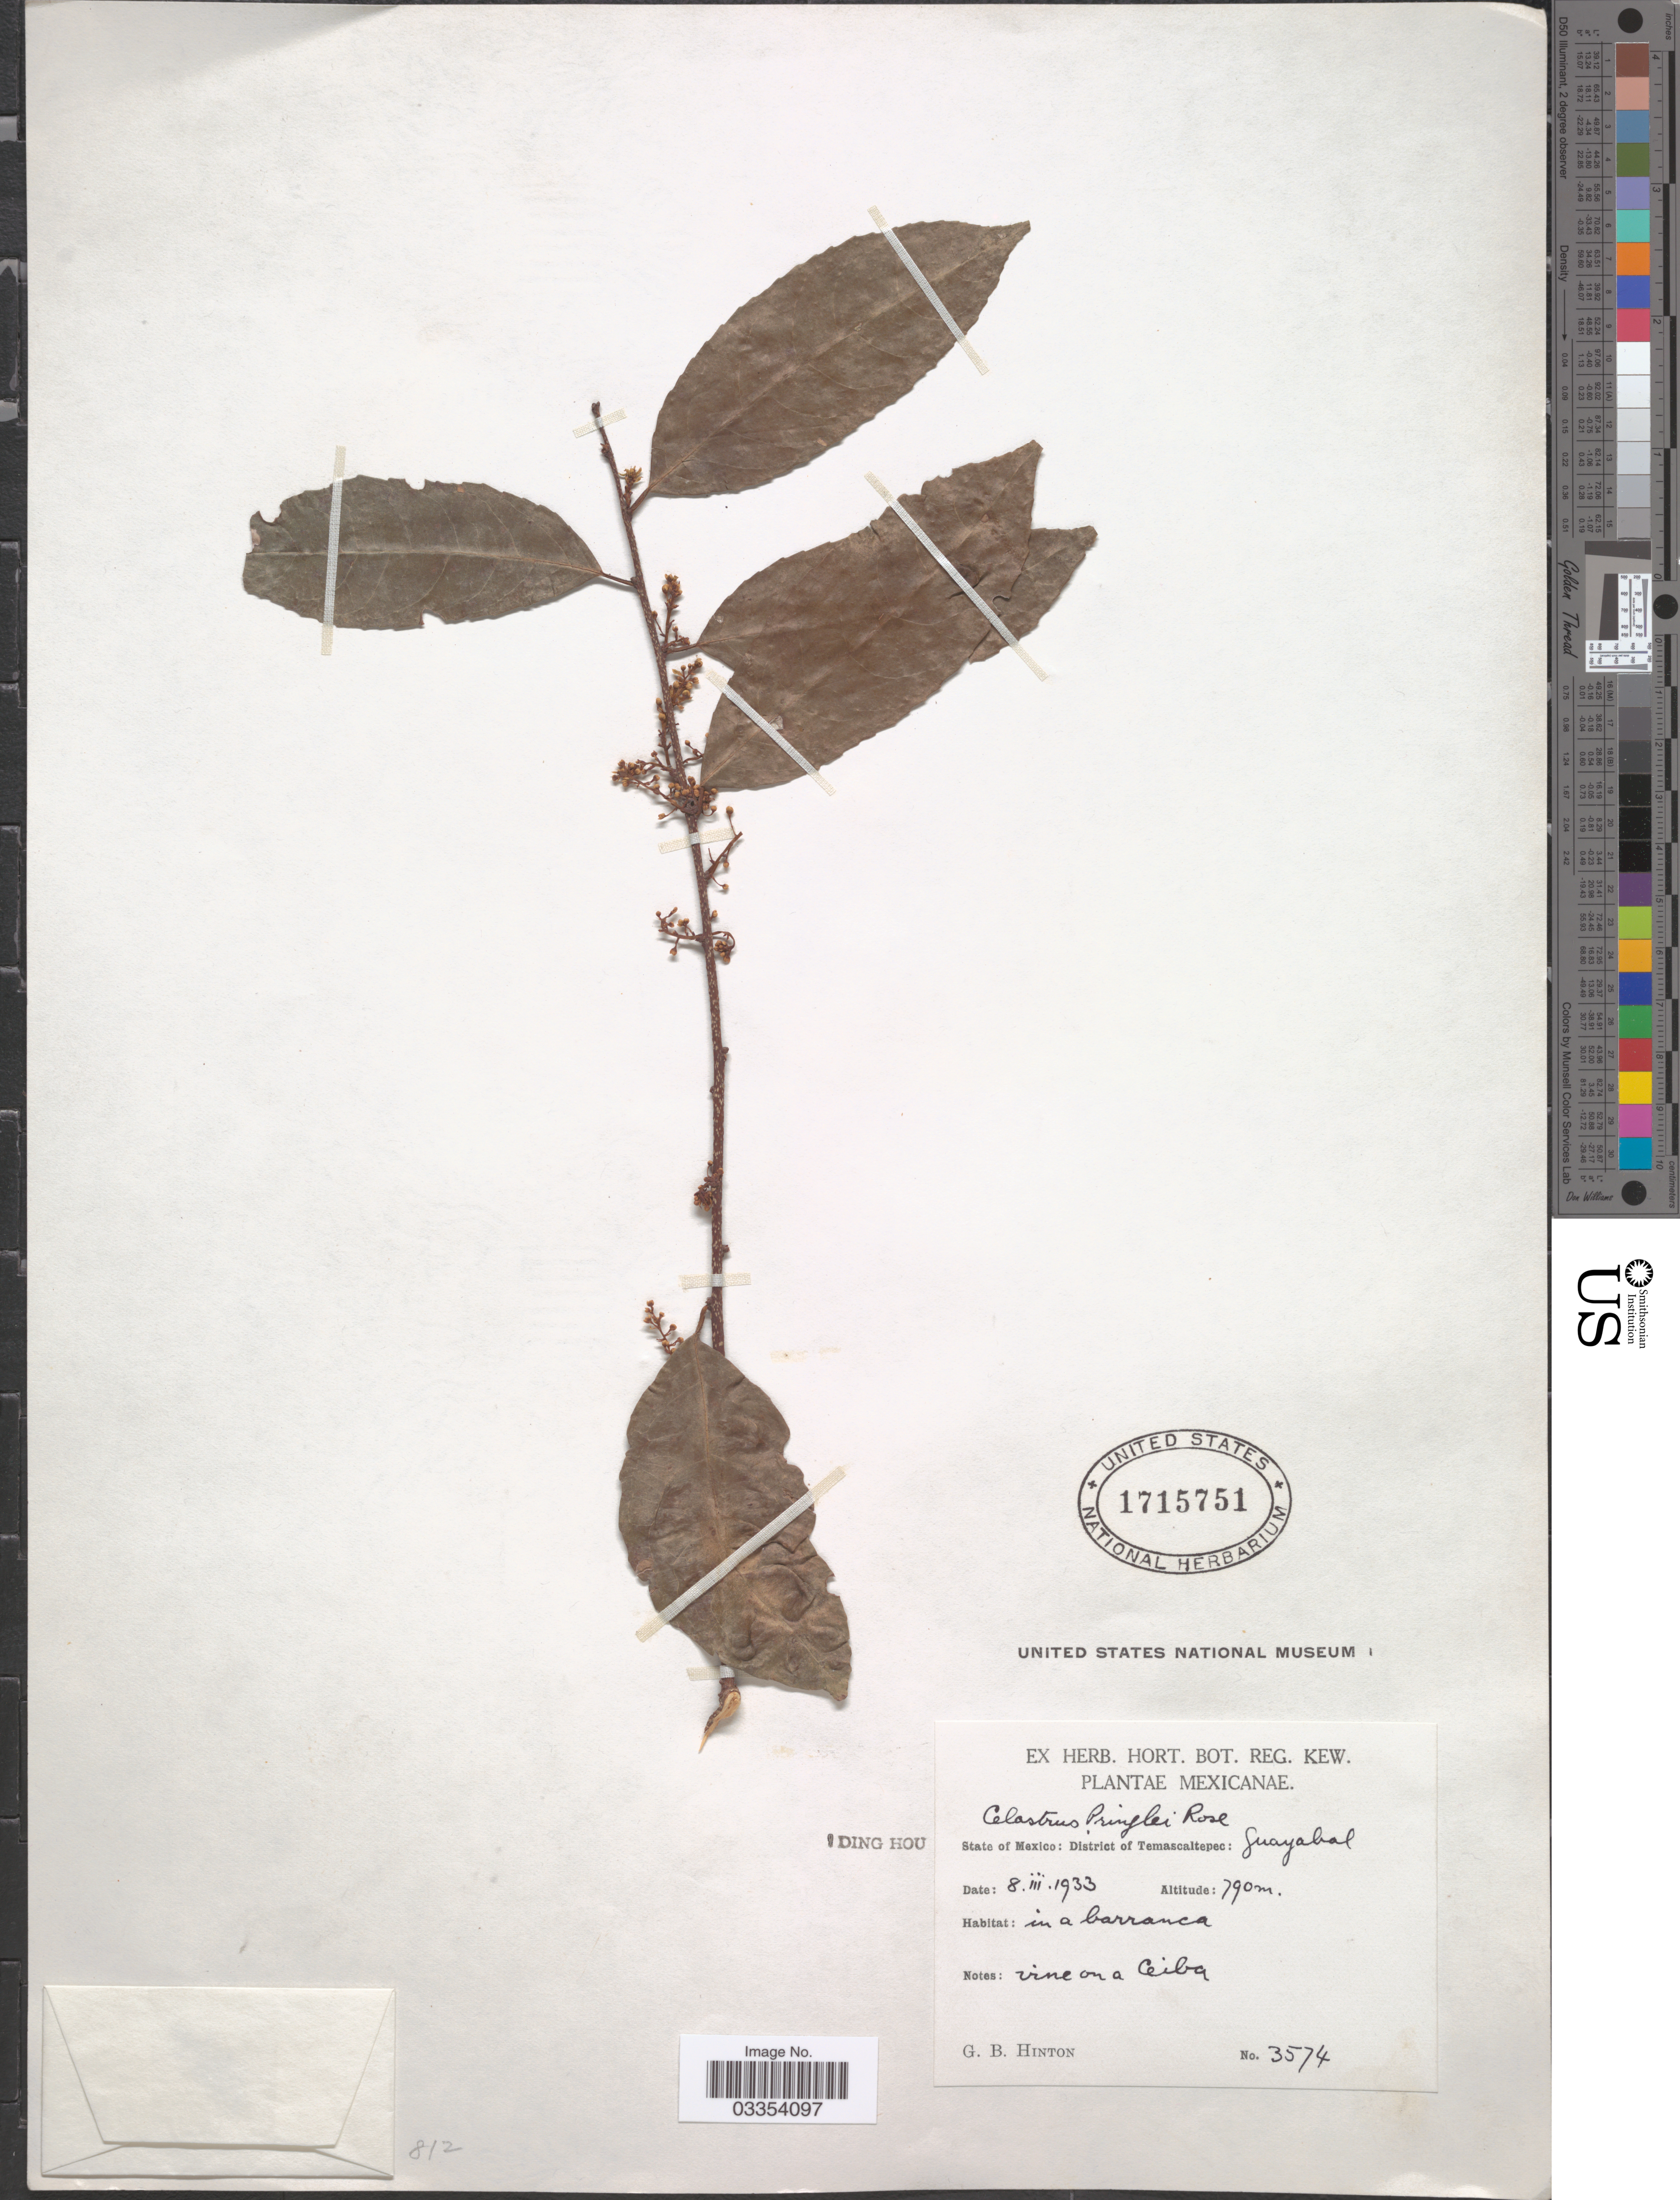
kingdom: Plantae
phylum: Tracheophyta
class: Magnoliopsida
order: Celastrales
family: Celastraceae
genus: Celastrus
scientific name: Celastrus pringlei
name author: Rose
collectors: G. B. Hinton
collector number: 3574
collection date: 1933-03-08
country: Mexico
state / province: México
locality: District of Temascaltepec: Guayabal. In a barranca.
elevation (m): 790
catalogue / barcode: US 1715751